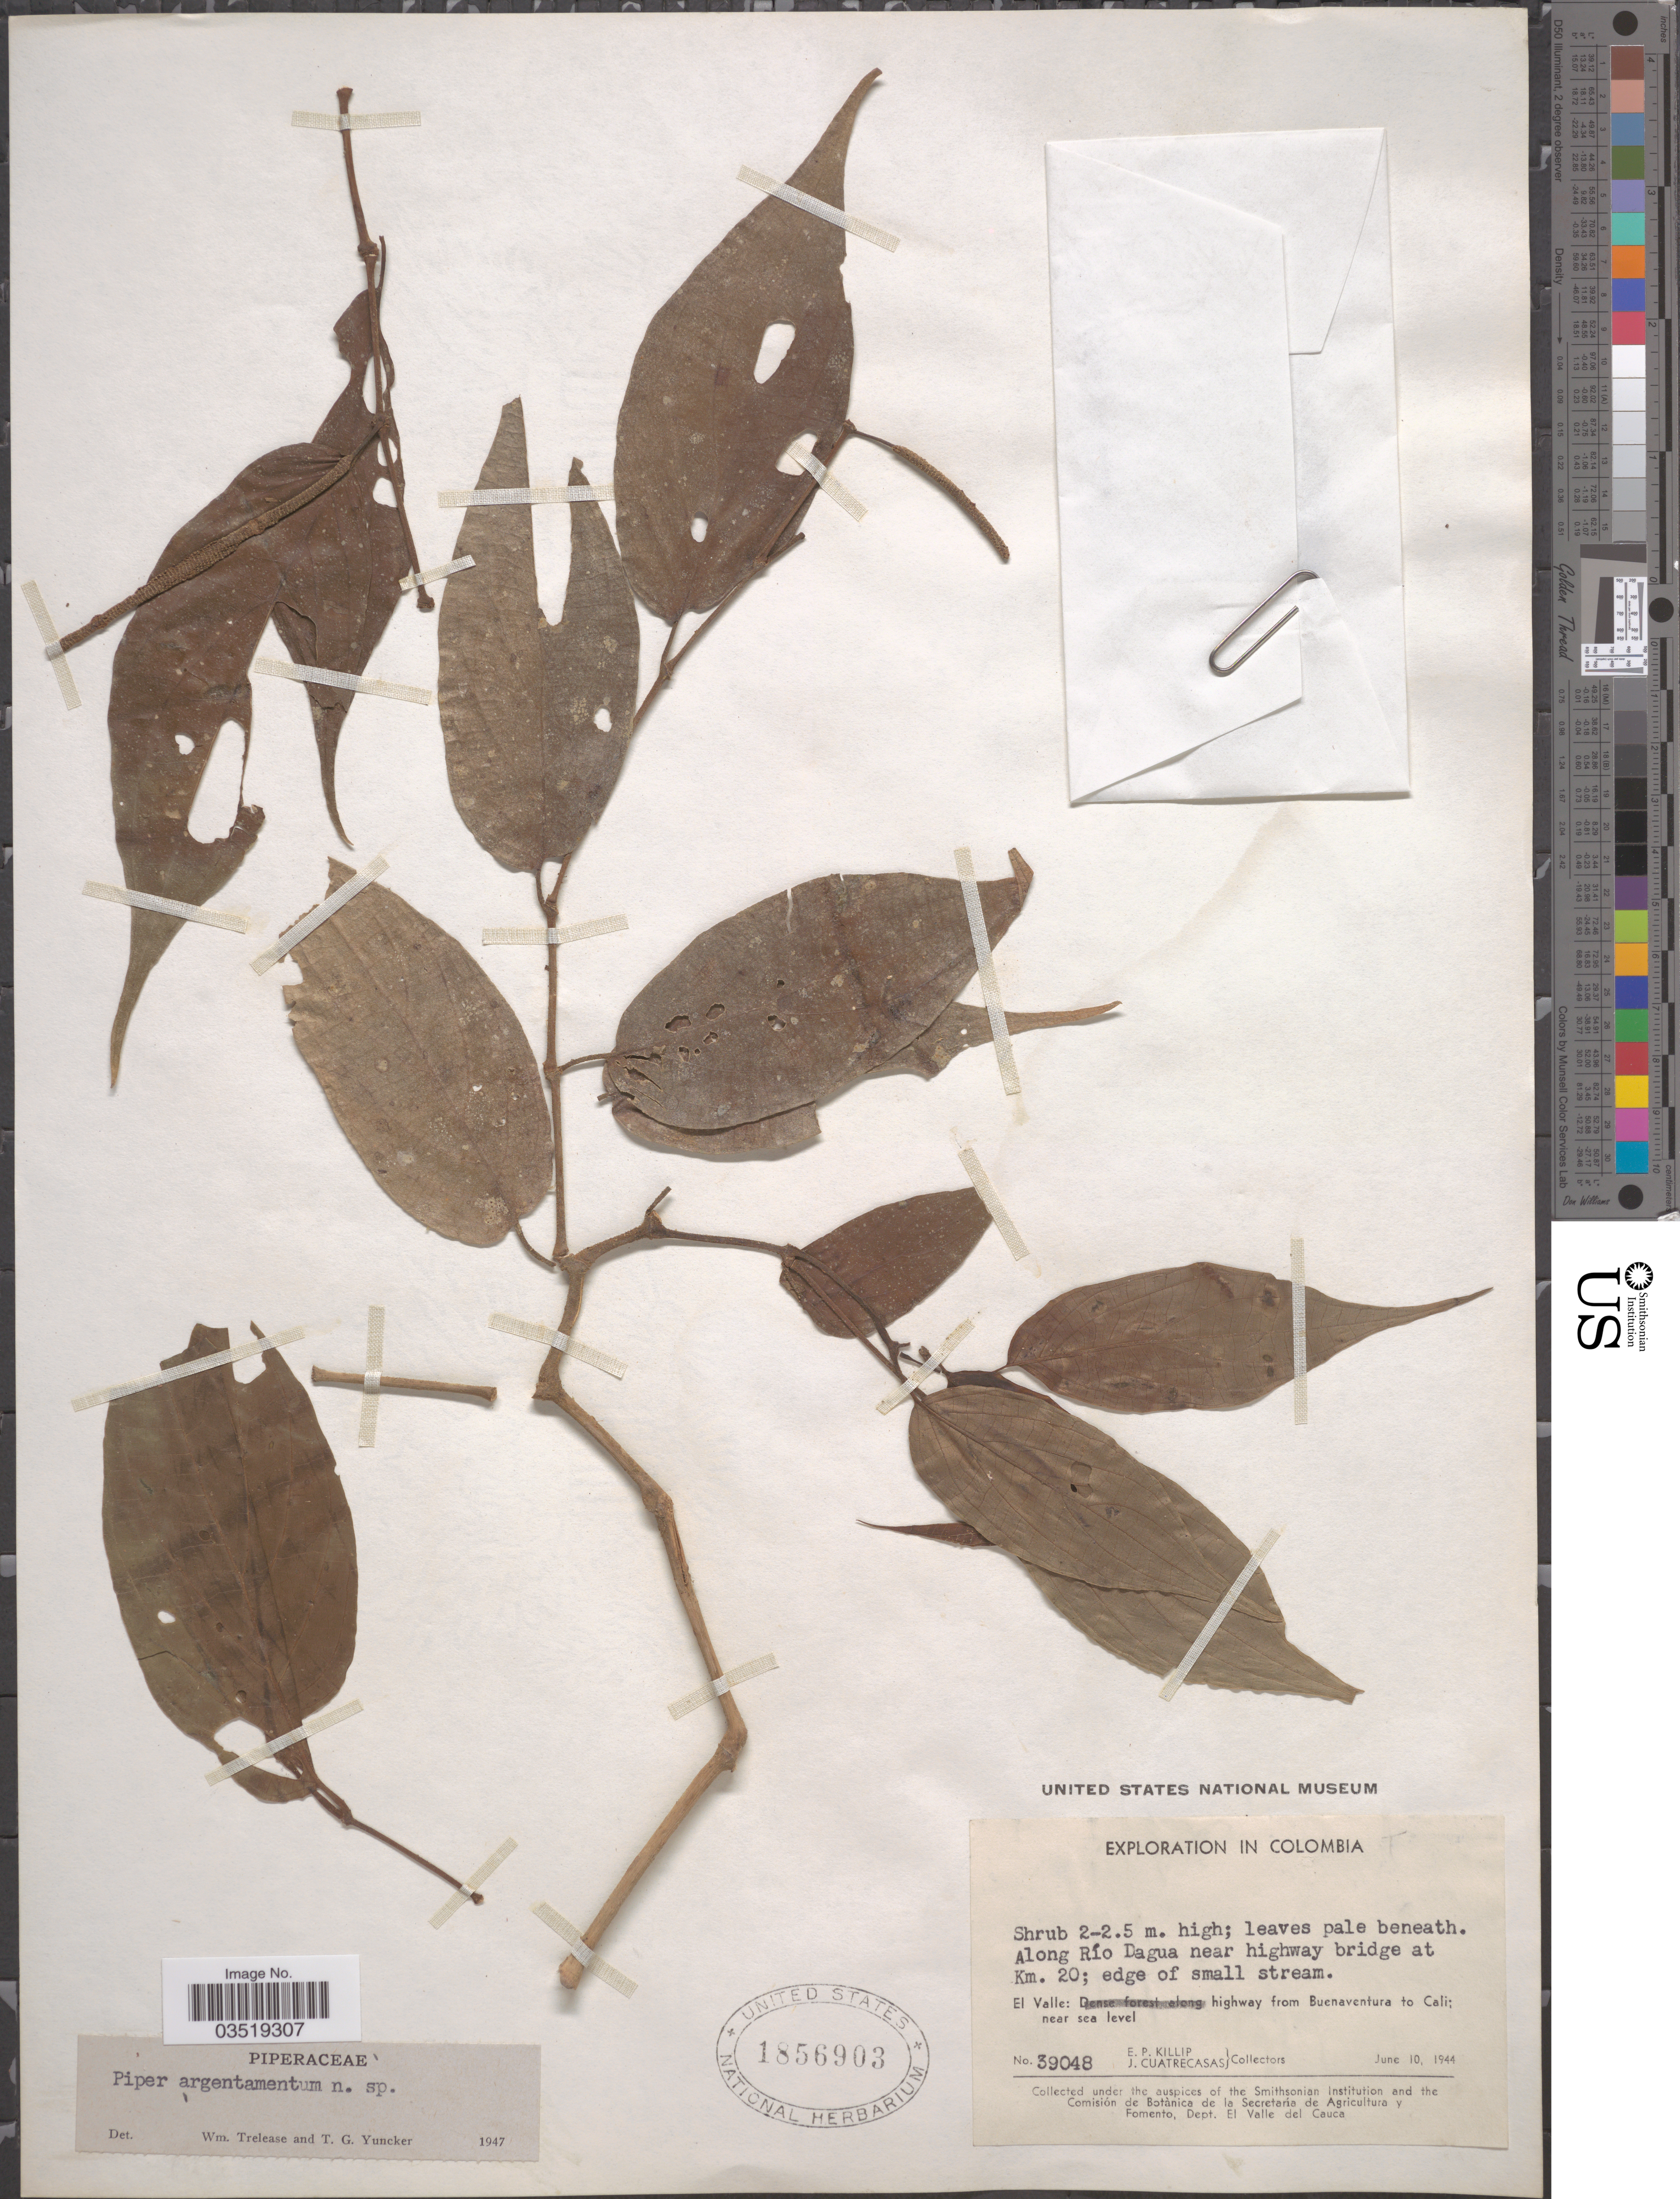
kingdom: Plantae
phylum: Tracheophyta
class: Magnoliopsida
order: Piperales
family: Piperaceae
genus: Piper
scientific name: Piper argentamentum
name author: Trel. & Yunck.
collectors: E. P. Killip & J. Cuatrecasas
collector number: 39048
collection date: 1944-06-10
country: Colombia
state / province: Valle del Cauca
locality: Along Río Dagua near highway bridge at Km. 20. El Valle: highway from Buenaventura to Cali.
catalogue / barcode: US 1856903